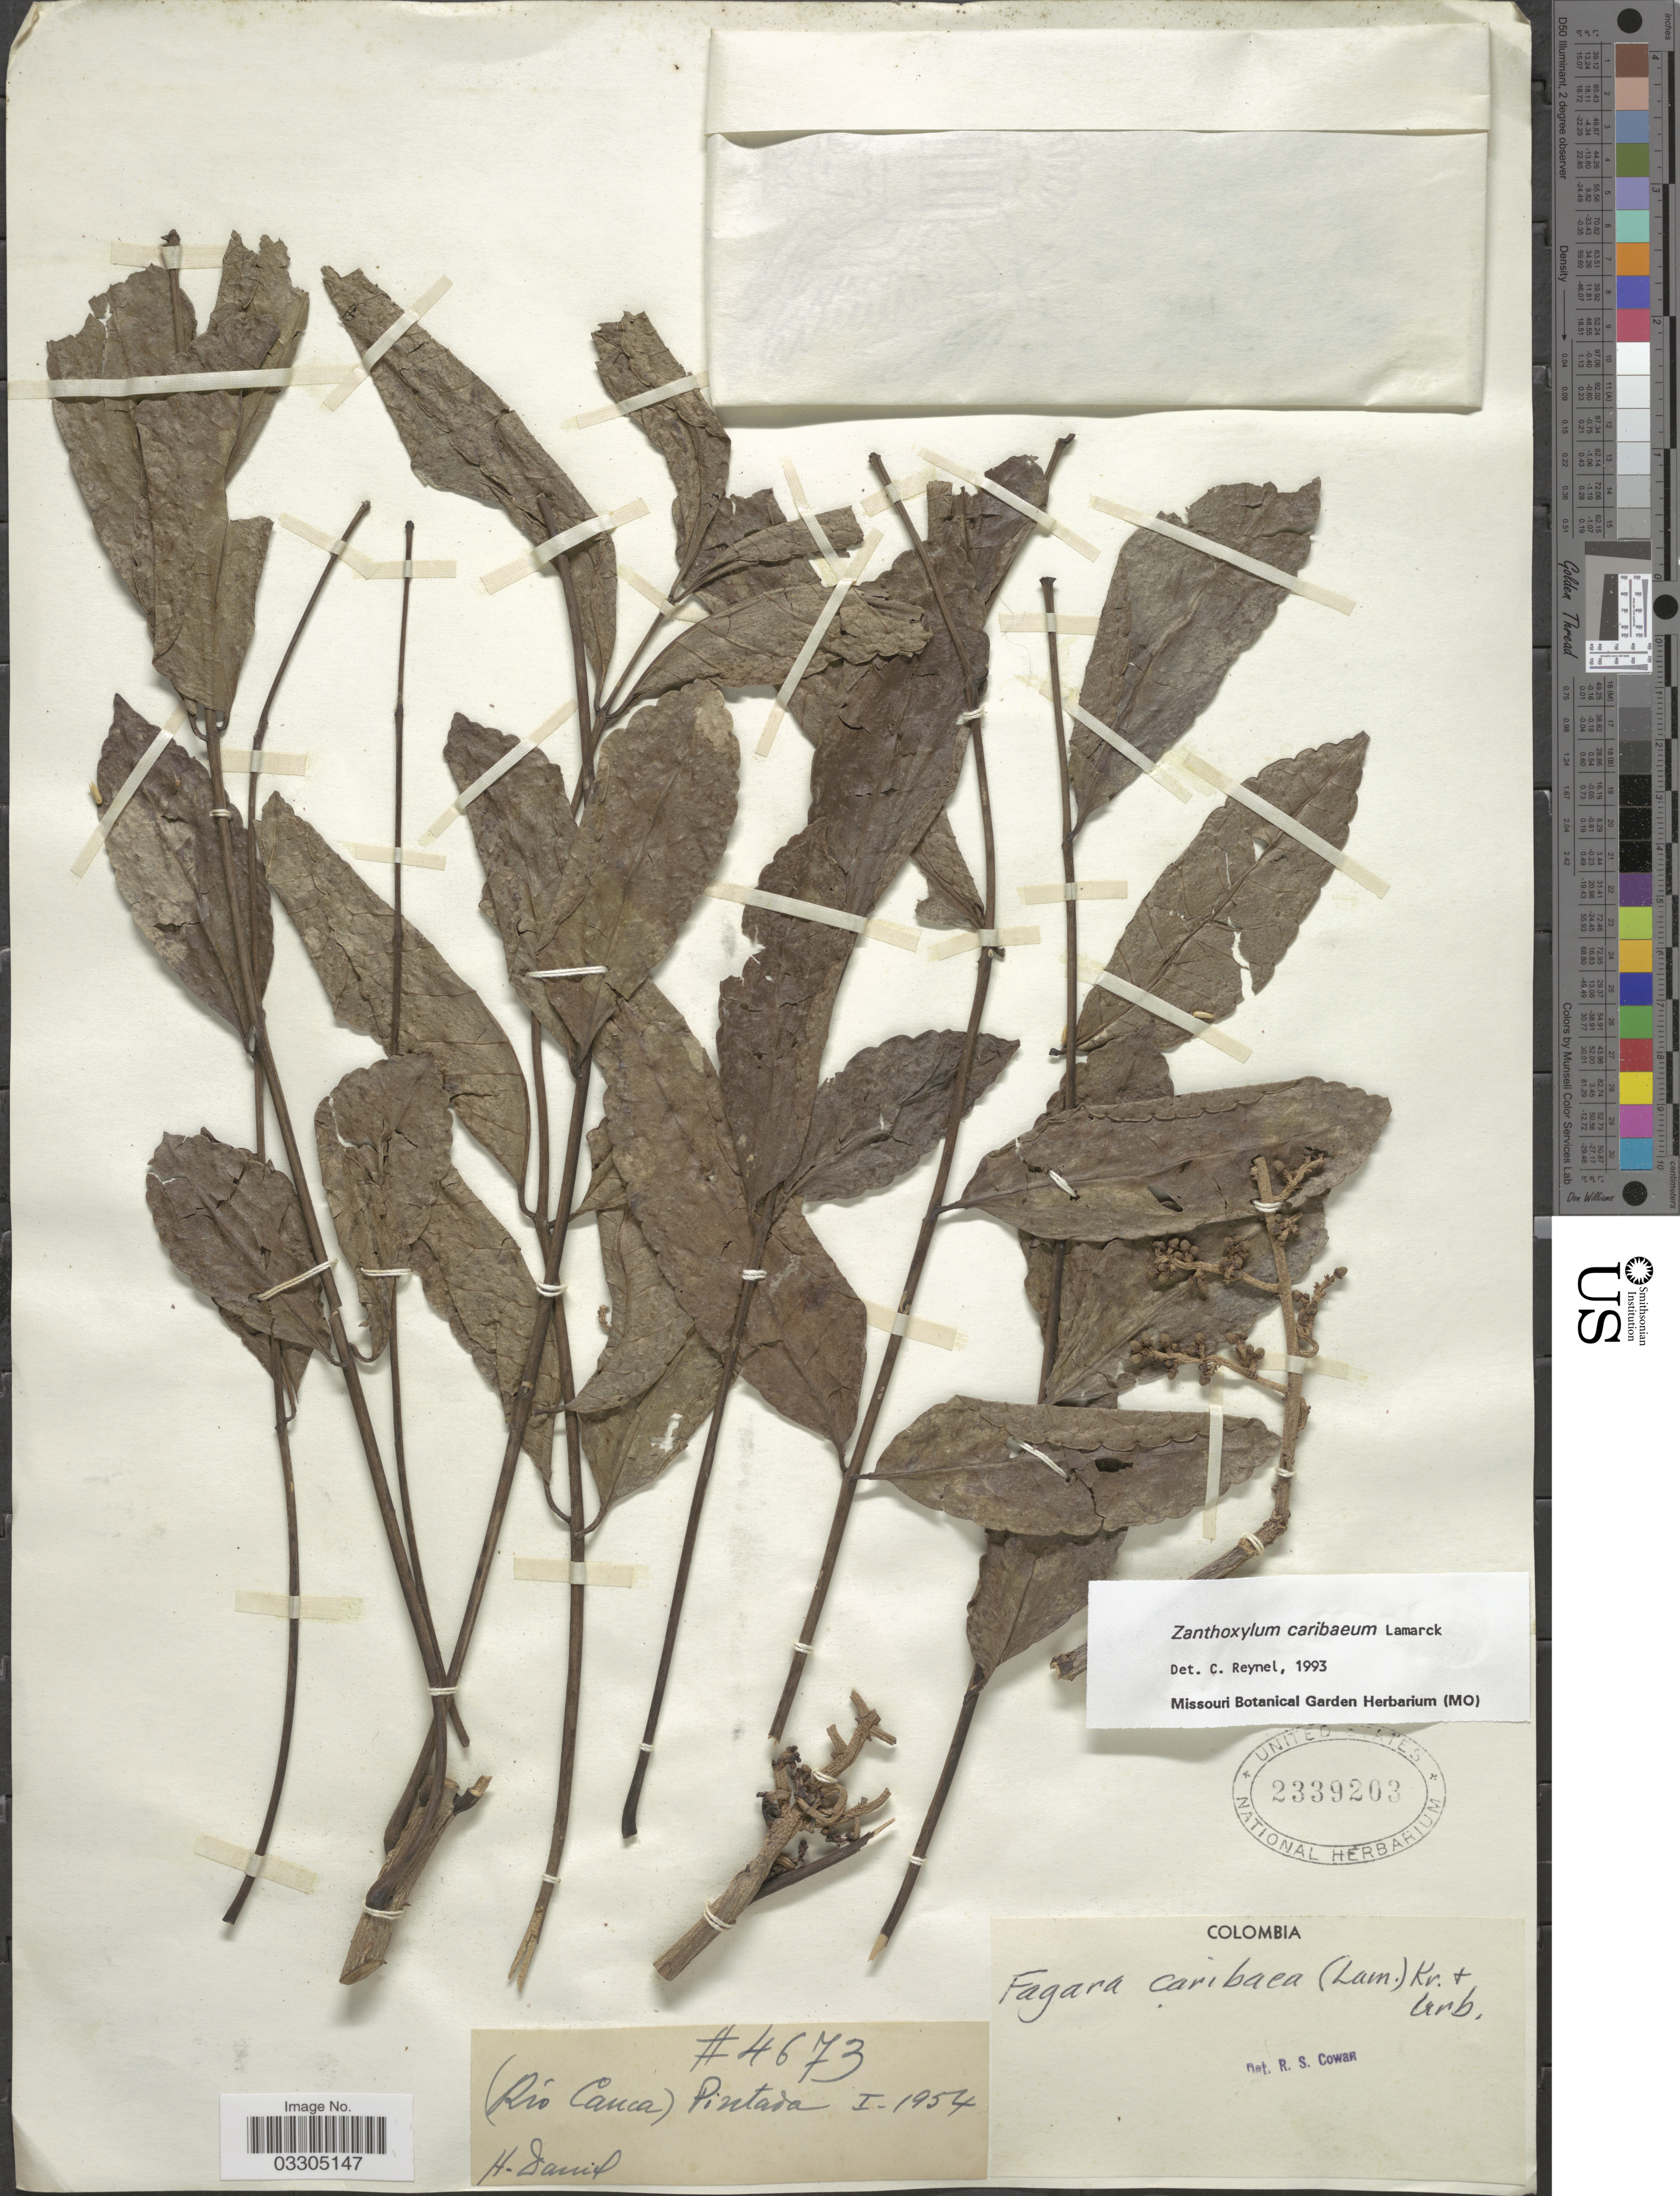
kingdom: Plantae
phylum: Tracheophyta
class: Magnoliopsida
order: Sapindales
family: Rutaceae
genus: Zanthoxylum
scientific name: Zanthoxylum caribaeum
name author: Lam.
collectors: H. Daniel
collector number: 4673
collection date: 1954-01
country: Colombia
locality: (Rio Cauca) Pintada.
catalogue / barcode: US 2339203